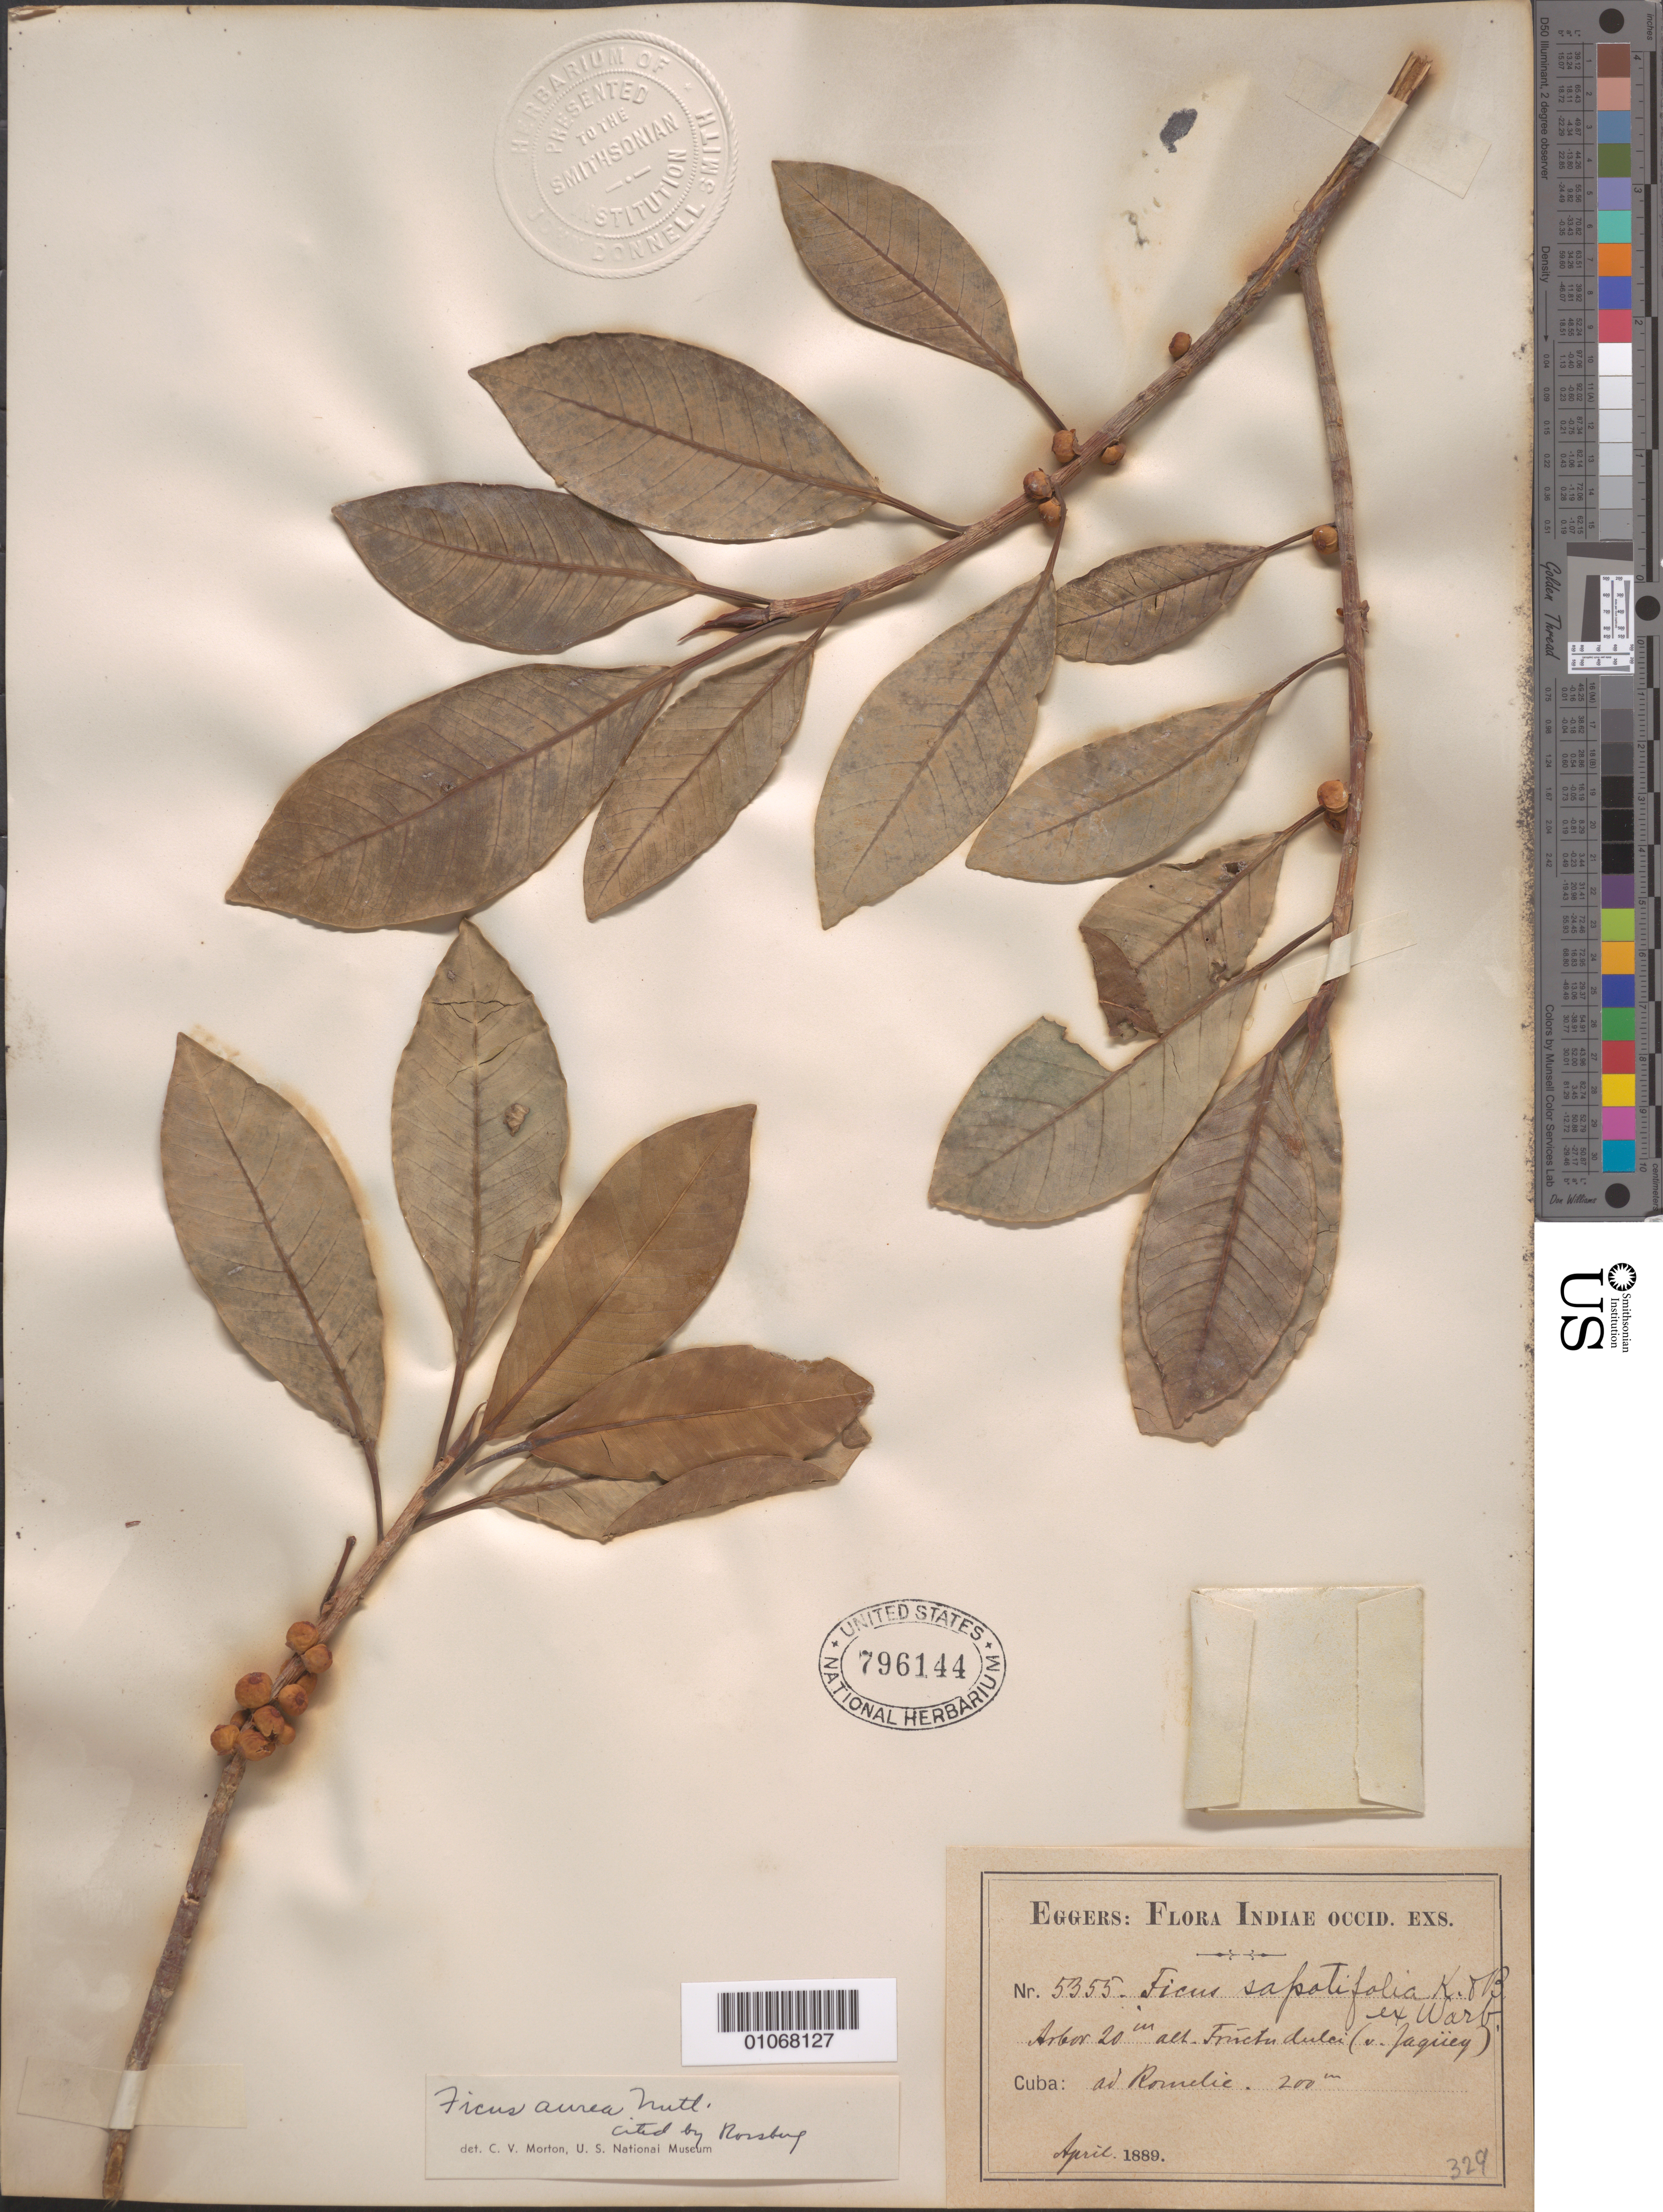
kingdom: Plantae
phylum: Tracheophyta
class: Magnoliopsida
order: Rosales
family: Moraceae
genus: Ficus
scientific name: Ficus aurea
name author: Nutt.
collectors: H. F. A. von Eggers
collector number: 5355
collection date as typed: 01 Apr 1889 to 30 Apr 1889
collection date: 1889-04-01/1889-04-30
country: Cuba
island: Cuba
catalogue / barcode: US 796144